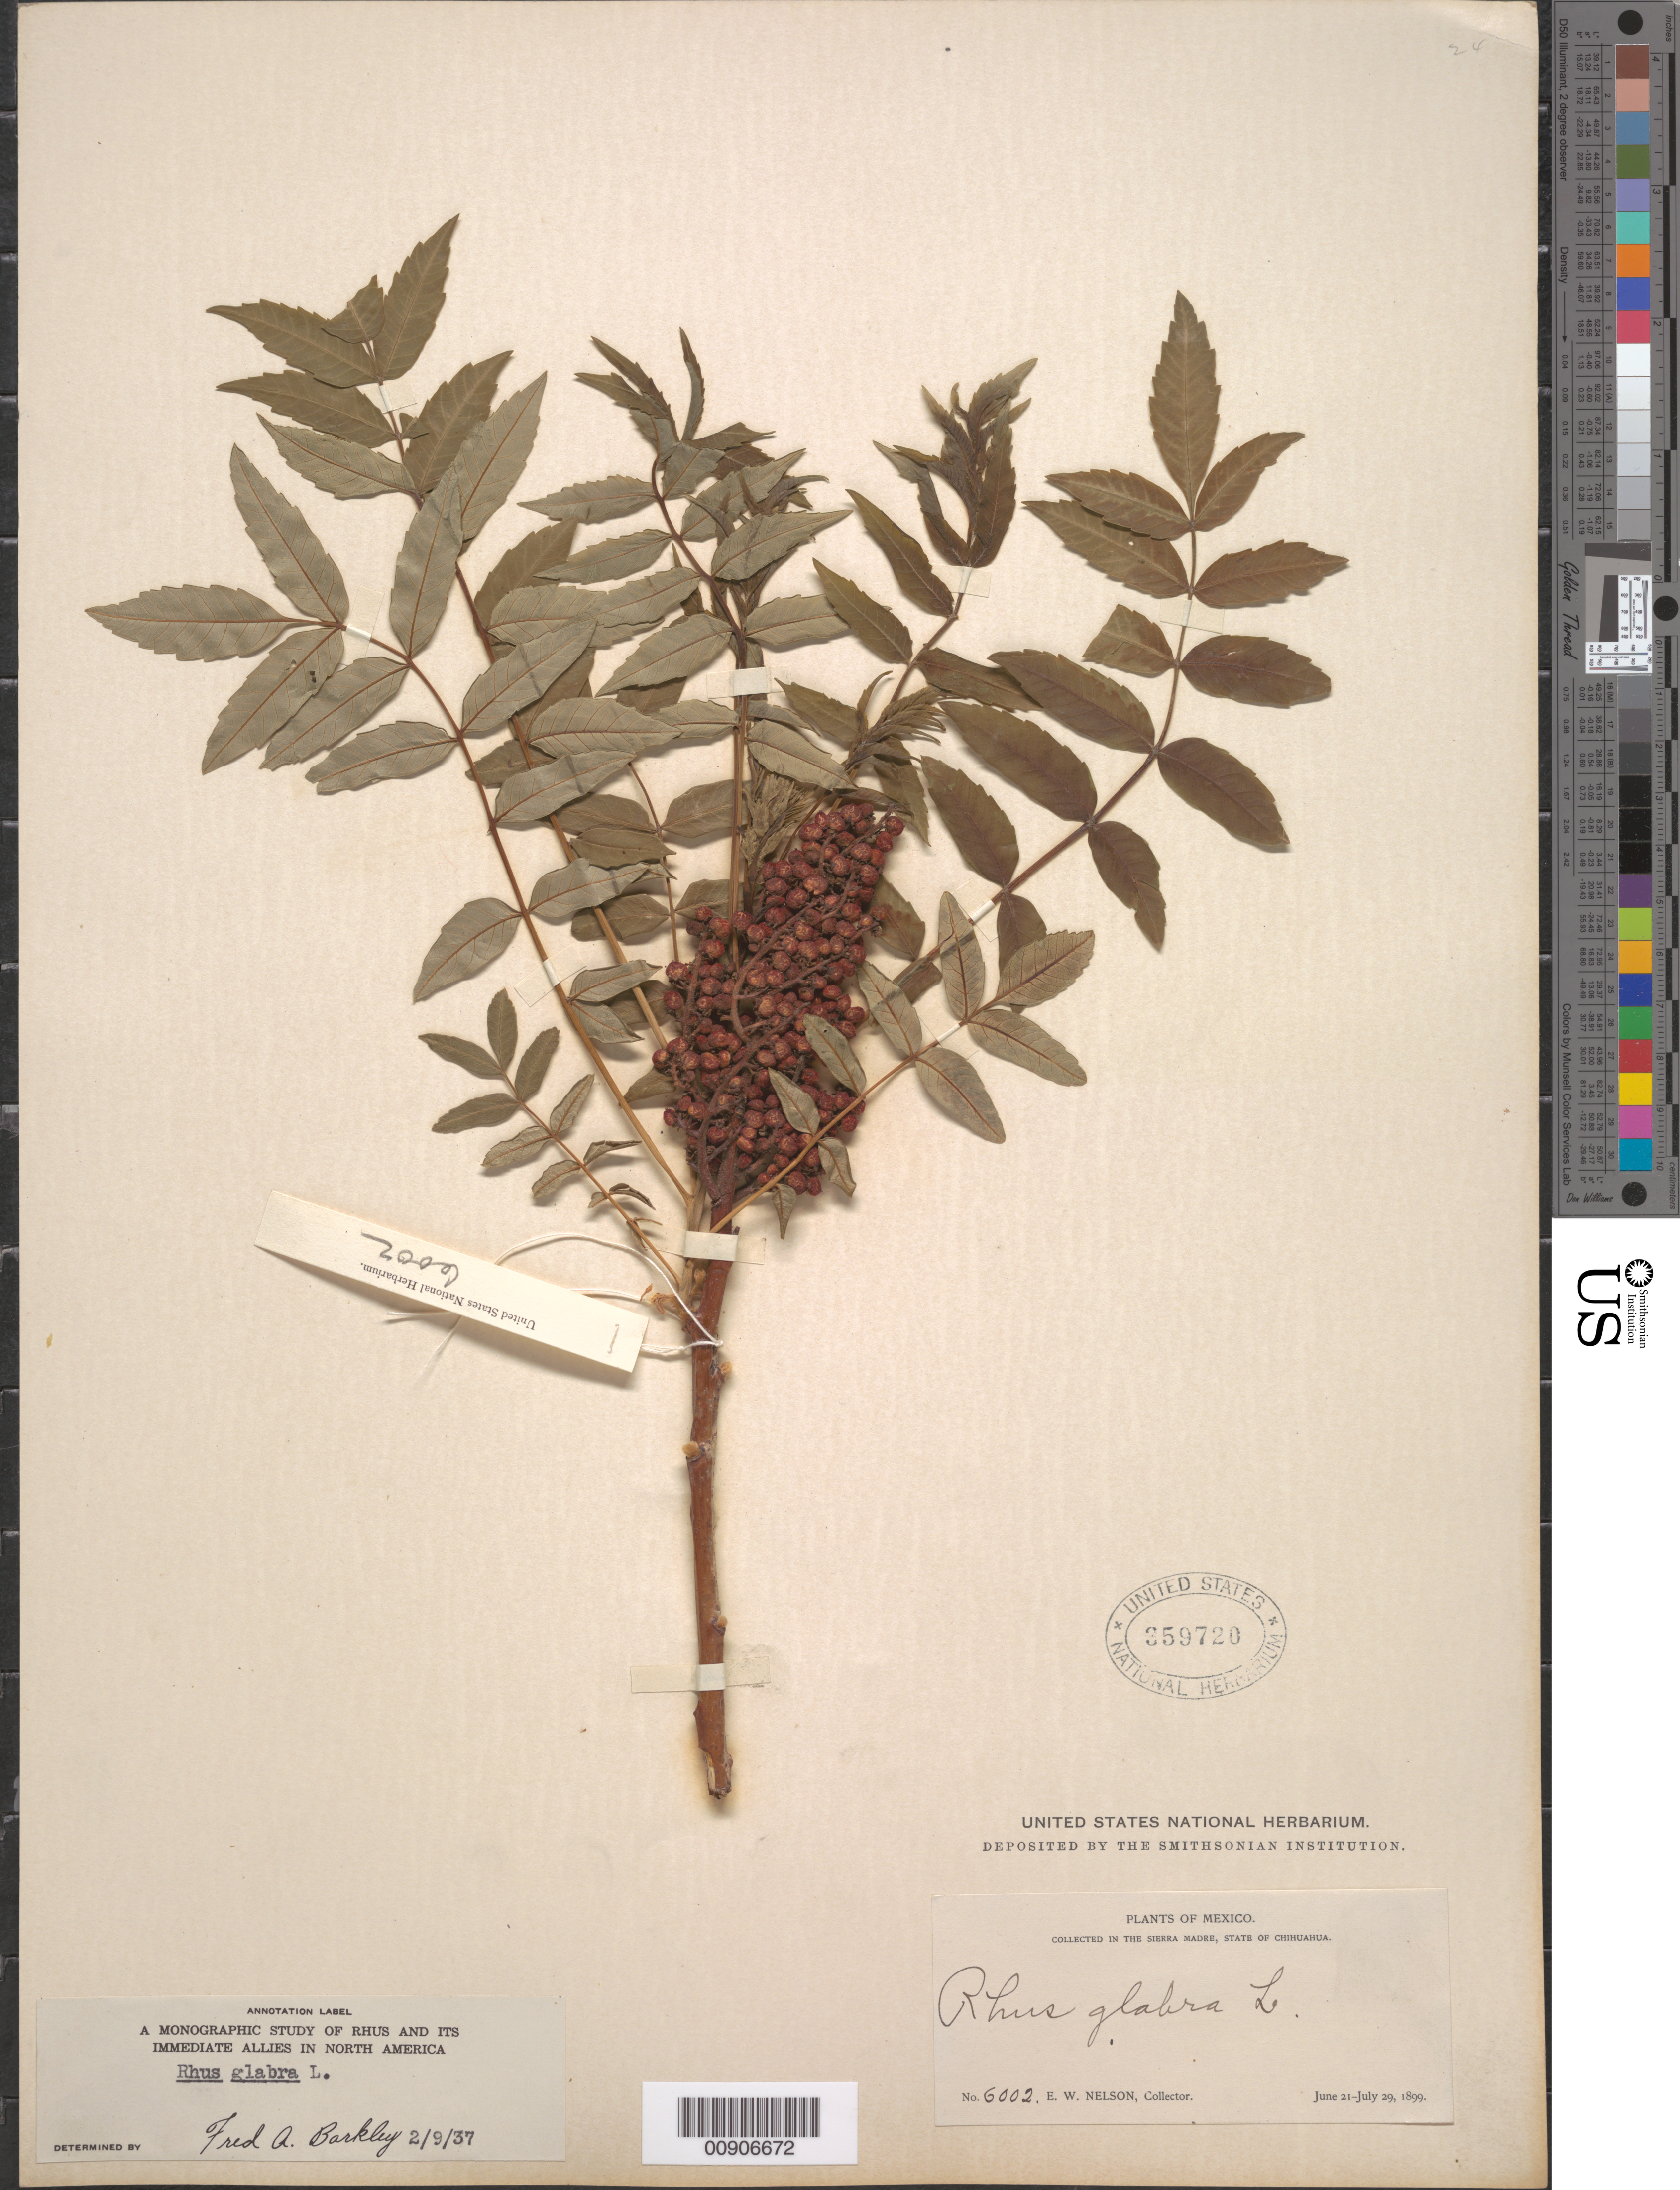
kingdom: Plantae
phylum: Tracheophyta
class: Magnoliopsida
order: Sapindales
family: Anacardiaceae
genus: Rhus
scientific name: Rhus glabra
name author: L.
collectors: E. W. Nelson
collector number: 6002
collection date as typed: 21 Jun 1899 to 29 Jul 1899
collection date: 1899-06-21/1899-07-29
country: Mexico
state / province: Chihuahua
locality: Sierra Madre, State of Chihuahua.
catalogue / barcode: US 359720